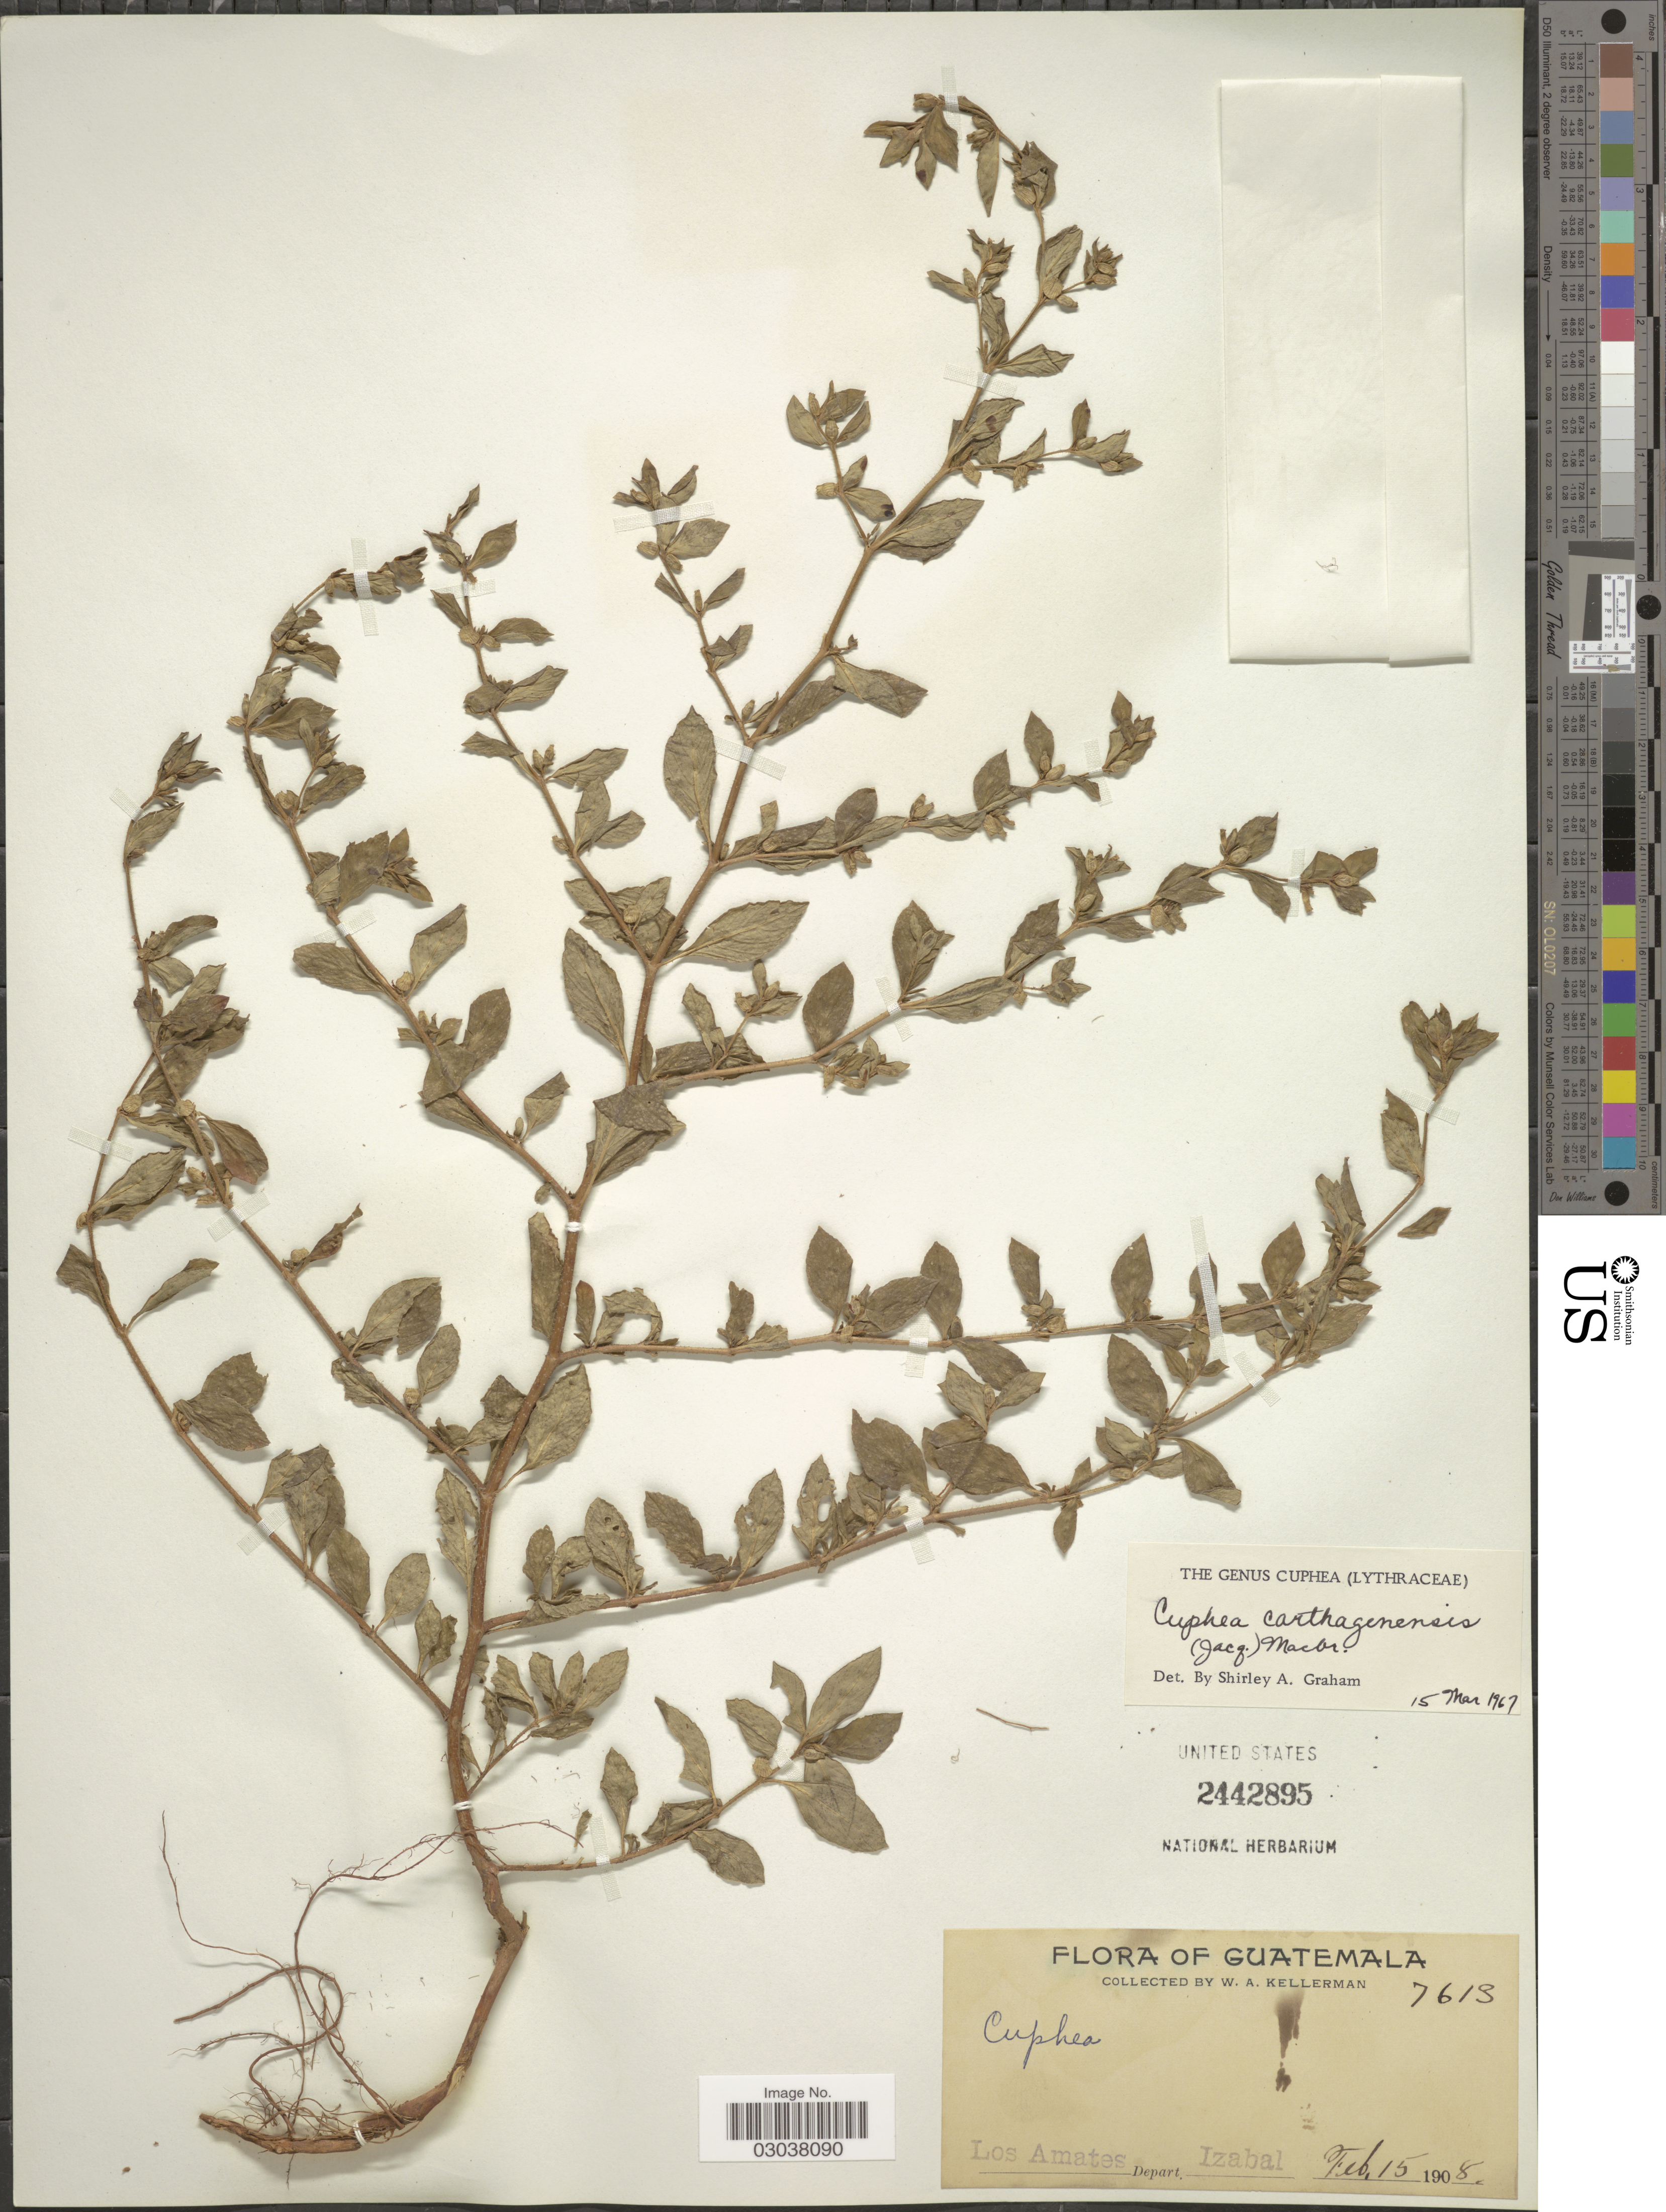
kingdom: Plantae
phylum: Tracheophyta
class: Magnoliopsida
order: Myrtales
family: Lythraceae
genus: Cuphea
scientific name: Cuphea carthagenensis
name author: (Jacq.) J.F. Macbr.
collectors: W. Kellerman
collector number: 7613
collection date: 1908-02-15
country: Guatemala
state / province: Izabal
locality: Los Amates, Depart. Izabal.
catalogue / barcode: US 2442895